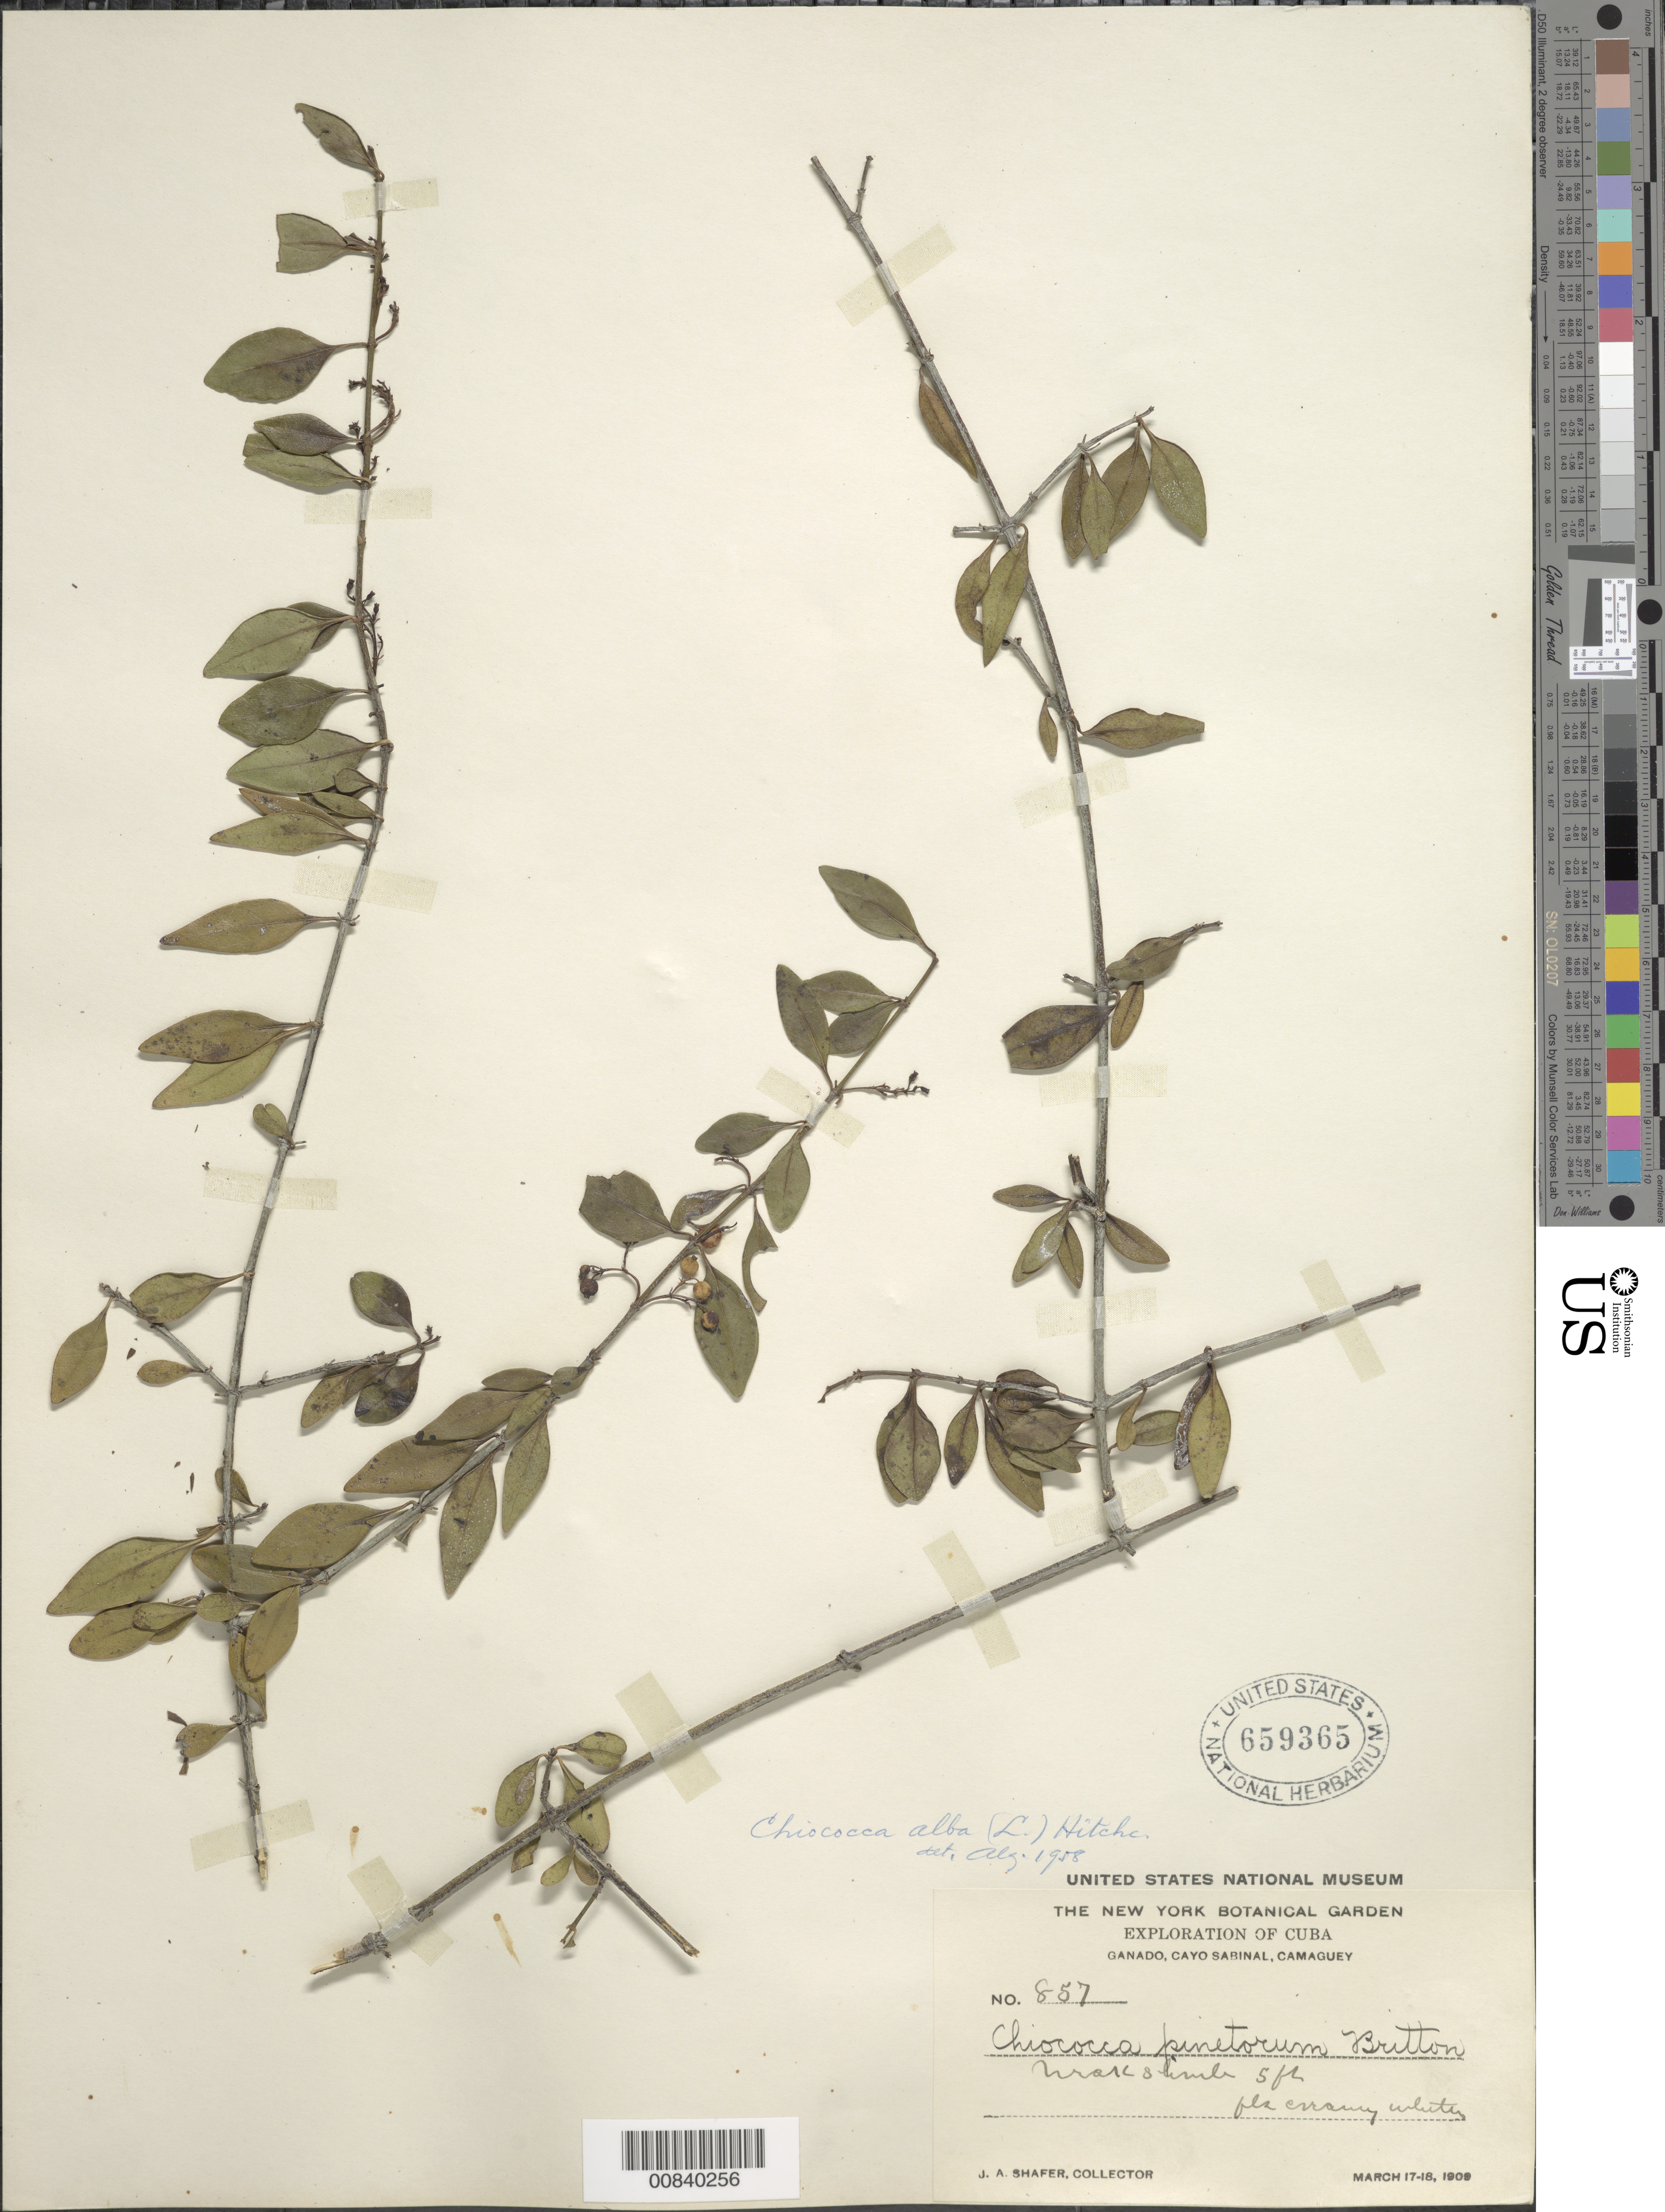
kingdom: Plantae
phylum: Tracheophyta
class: Magnoliopsida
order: Gentianales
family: Rubiaceae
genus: Chiococca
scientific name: Chiococca alba subsp. alba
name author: (L.) Hitchc.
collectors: J. A. Shafer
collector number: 857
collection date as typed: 17 Mar 1909 to 18 Mar 1909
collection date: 1909-03-17/1909-03-18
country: Cuba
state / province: Camaguey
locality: Ganado, Cayo Sabinal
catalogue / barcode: US 659365